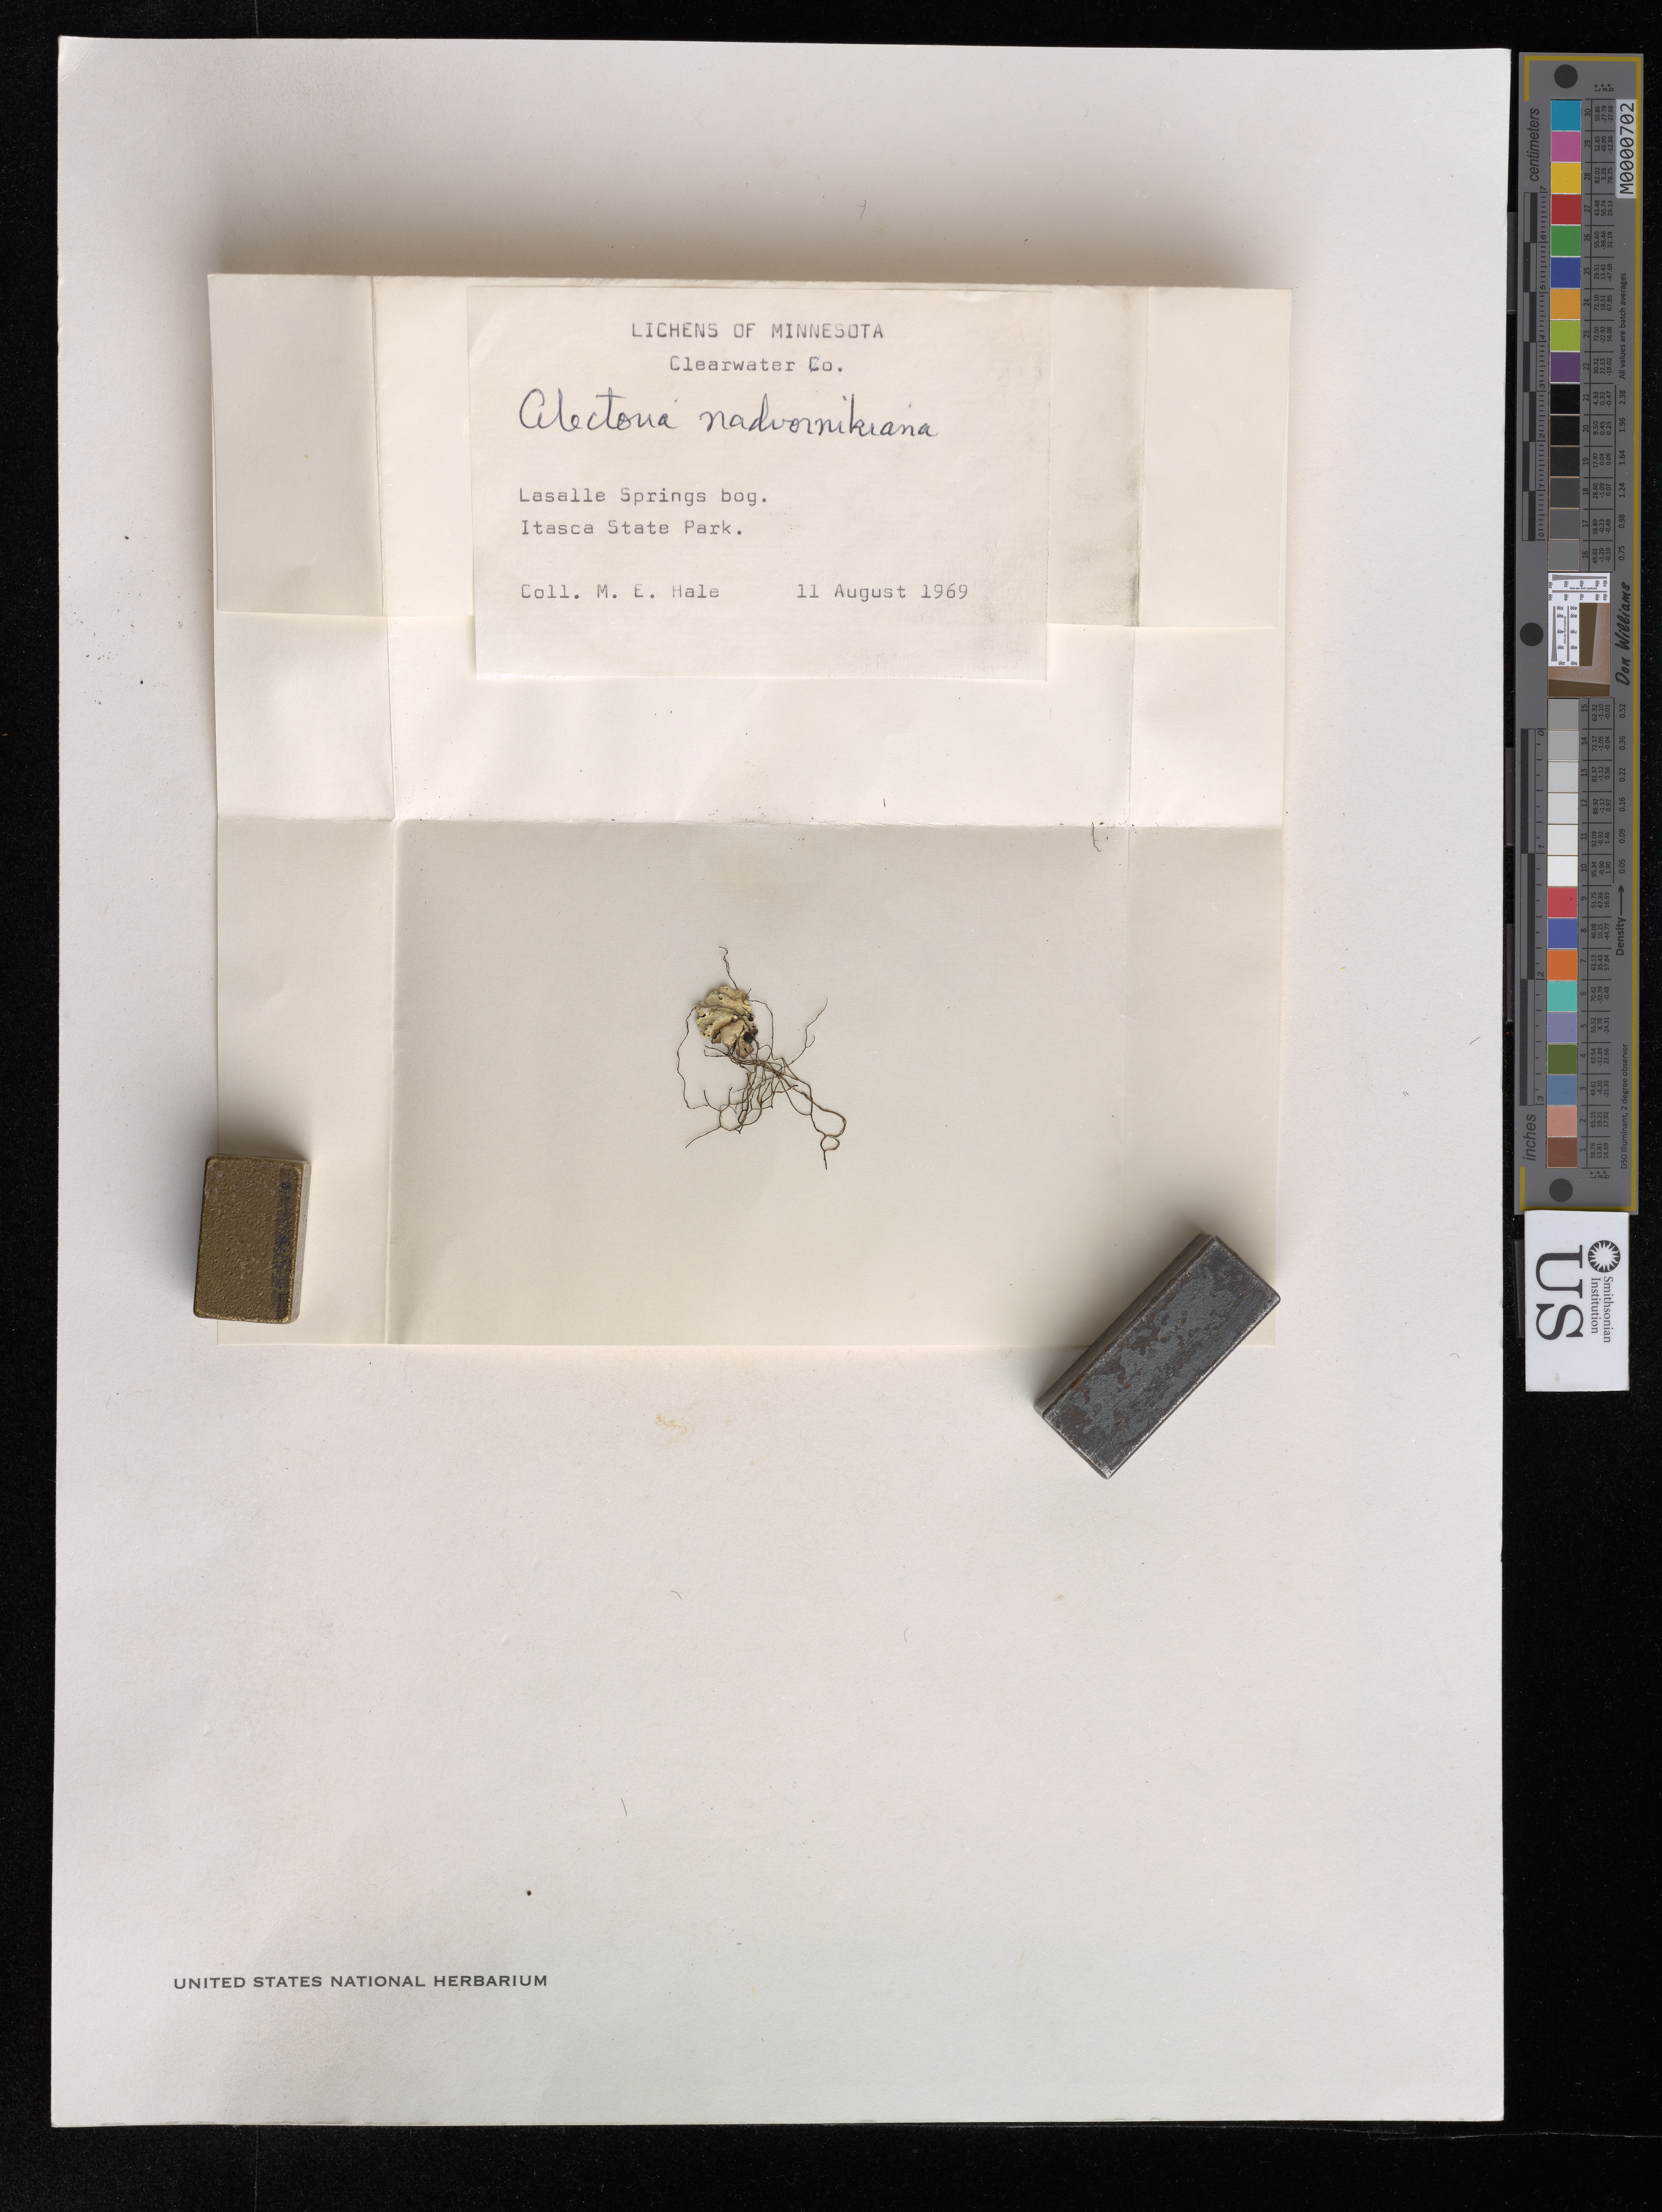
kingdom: Fungi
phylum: Ascomycota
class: Lecanoromycetes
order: Lecanorales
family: Parmeliaceae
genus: Bryoria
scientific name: Bryoria nadvornikiana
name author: (Gyeln.) Brodo & D.Hawksw.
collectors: M. Hale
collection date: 1969-08-11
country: United States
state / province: Minnesota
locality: Clearwater Co. Lasalle Springs Bog. Itasca State Park.